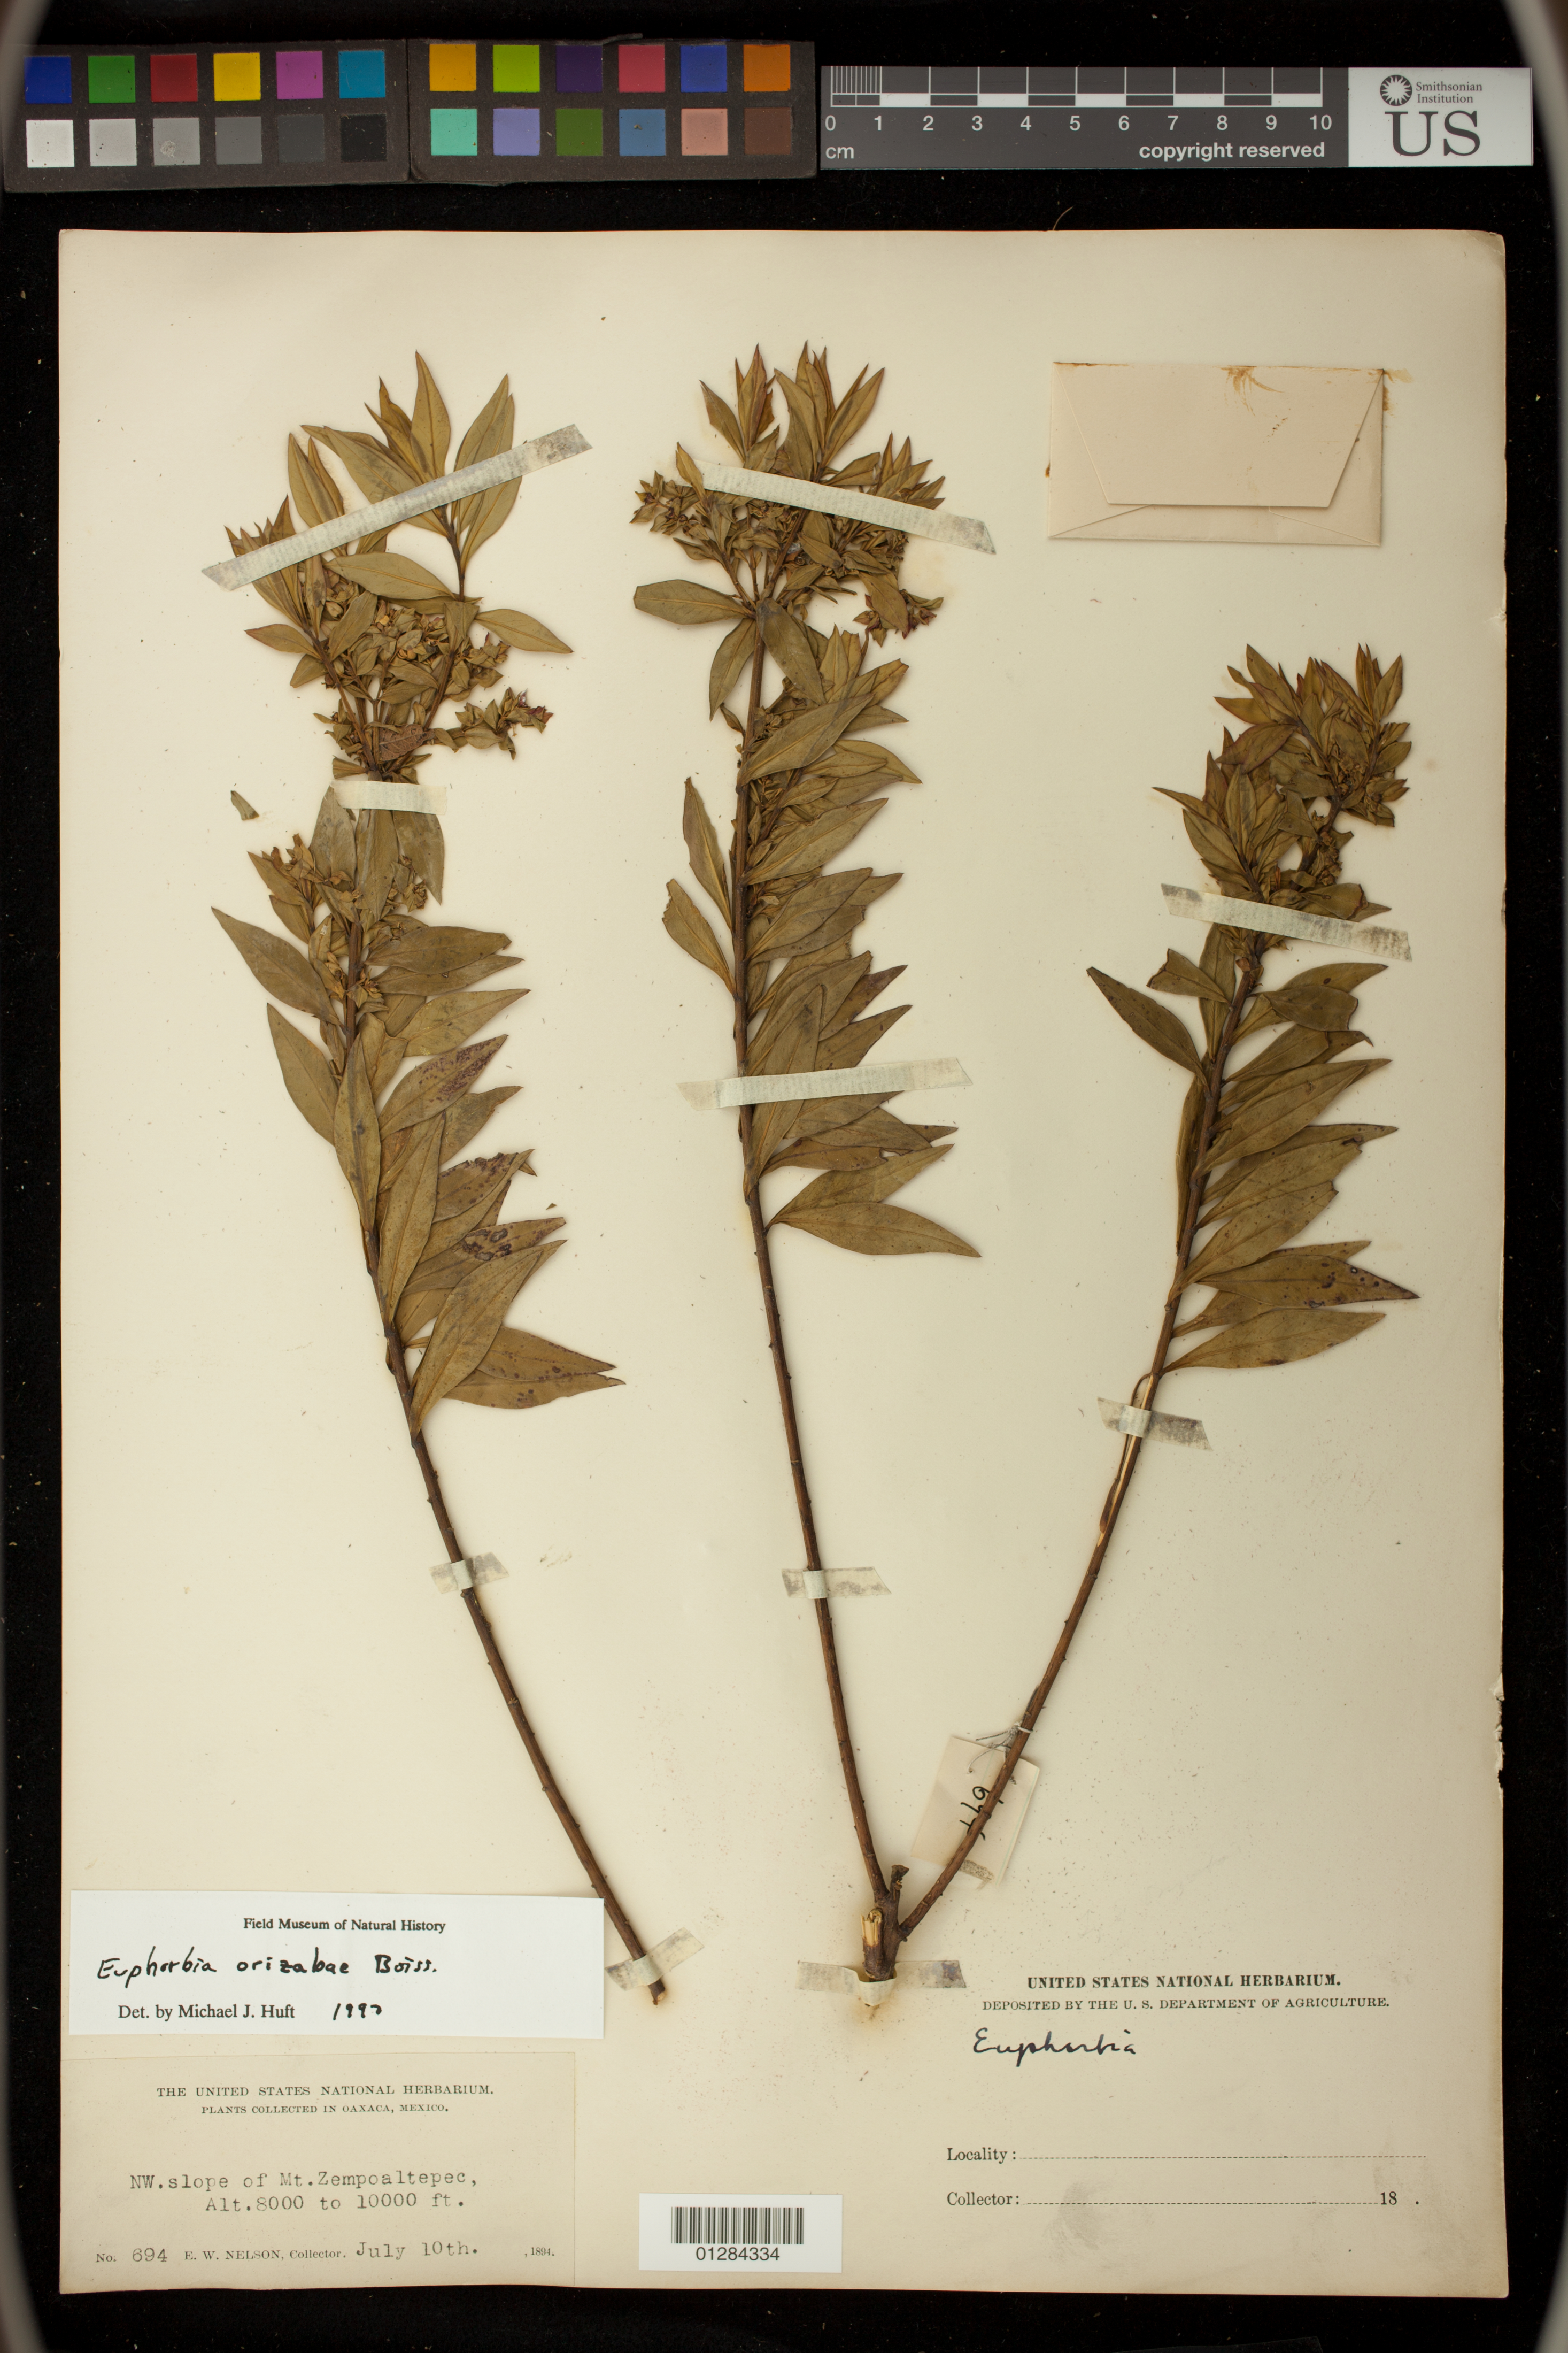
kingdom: Plantae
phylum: Tracheophyta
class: Magnoliopsida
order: Malpighiales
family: Euphorbiaceae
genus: Euphorbia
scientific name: Euphorbia orizabae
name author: Boiss.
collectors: E. W. Nelson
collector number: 694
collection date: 1894-07-10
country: Mexico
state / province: Oaxaca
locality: NW slope of Mt. Zempoaltepec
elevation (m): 2438